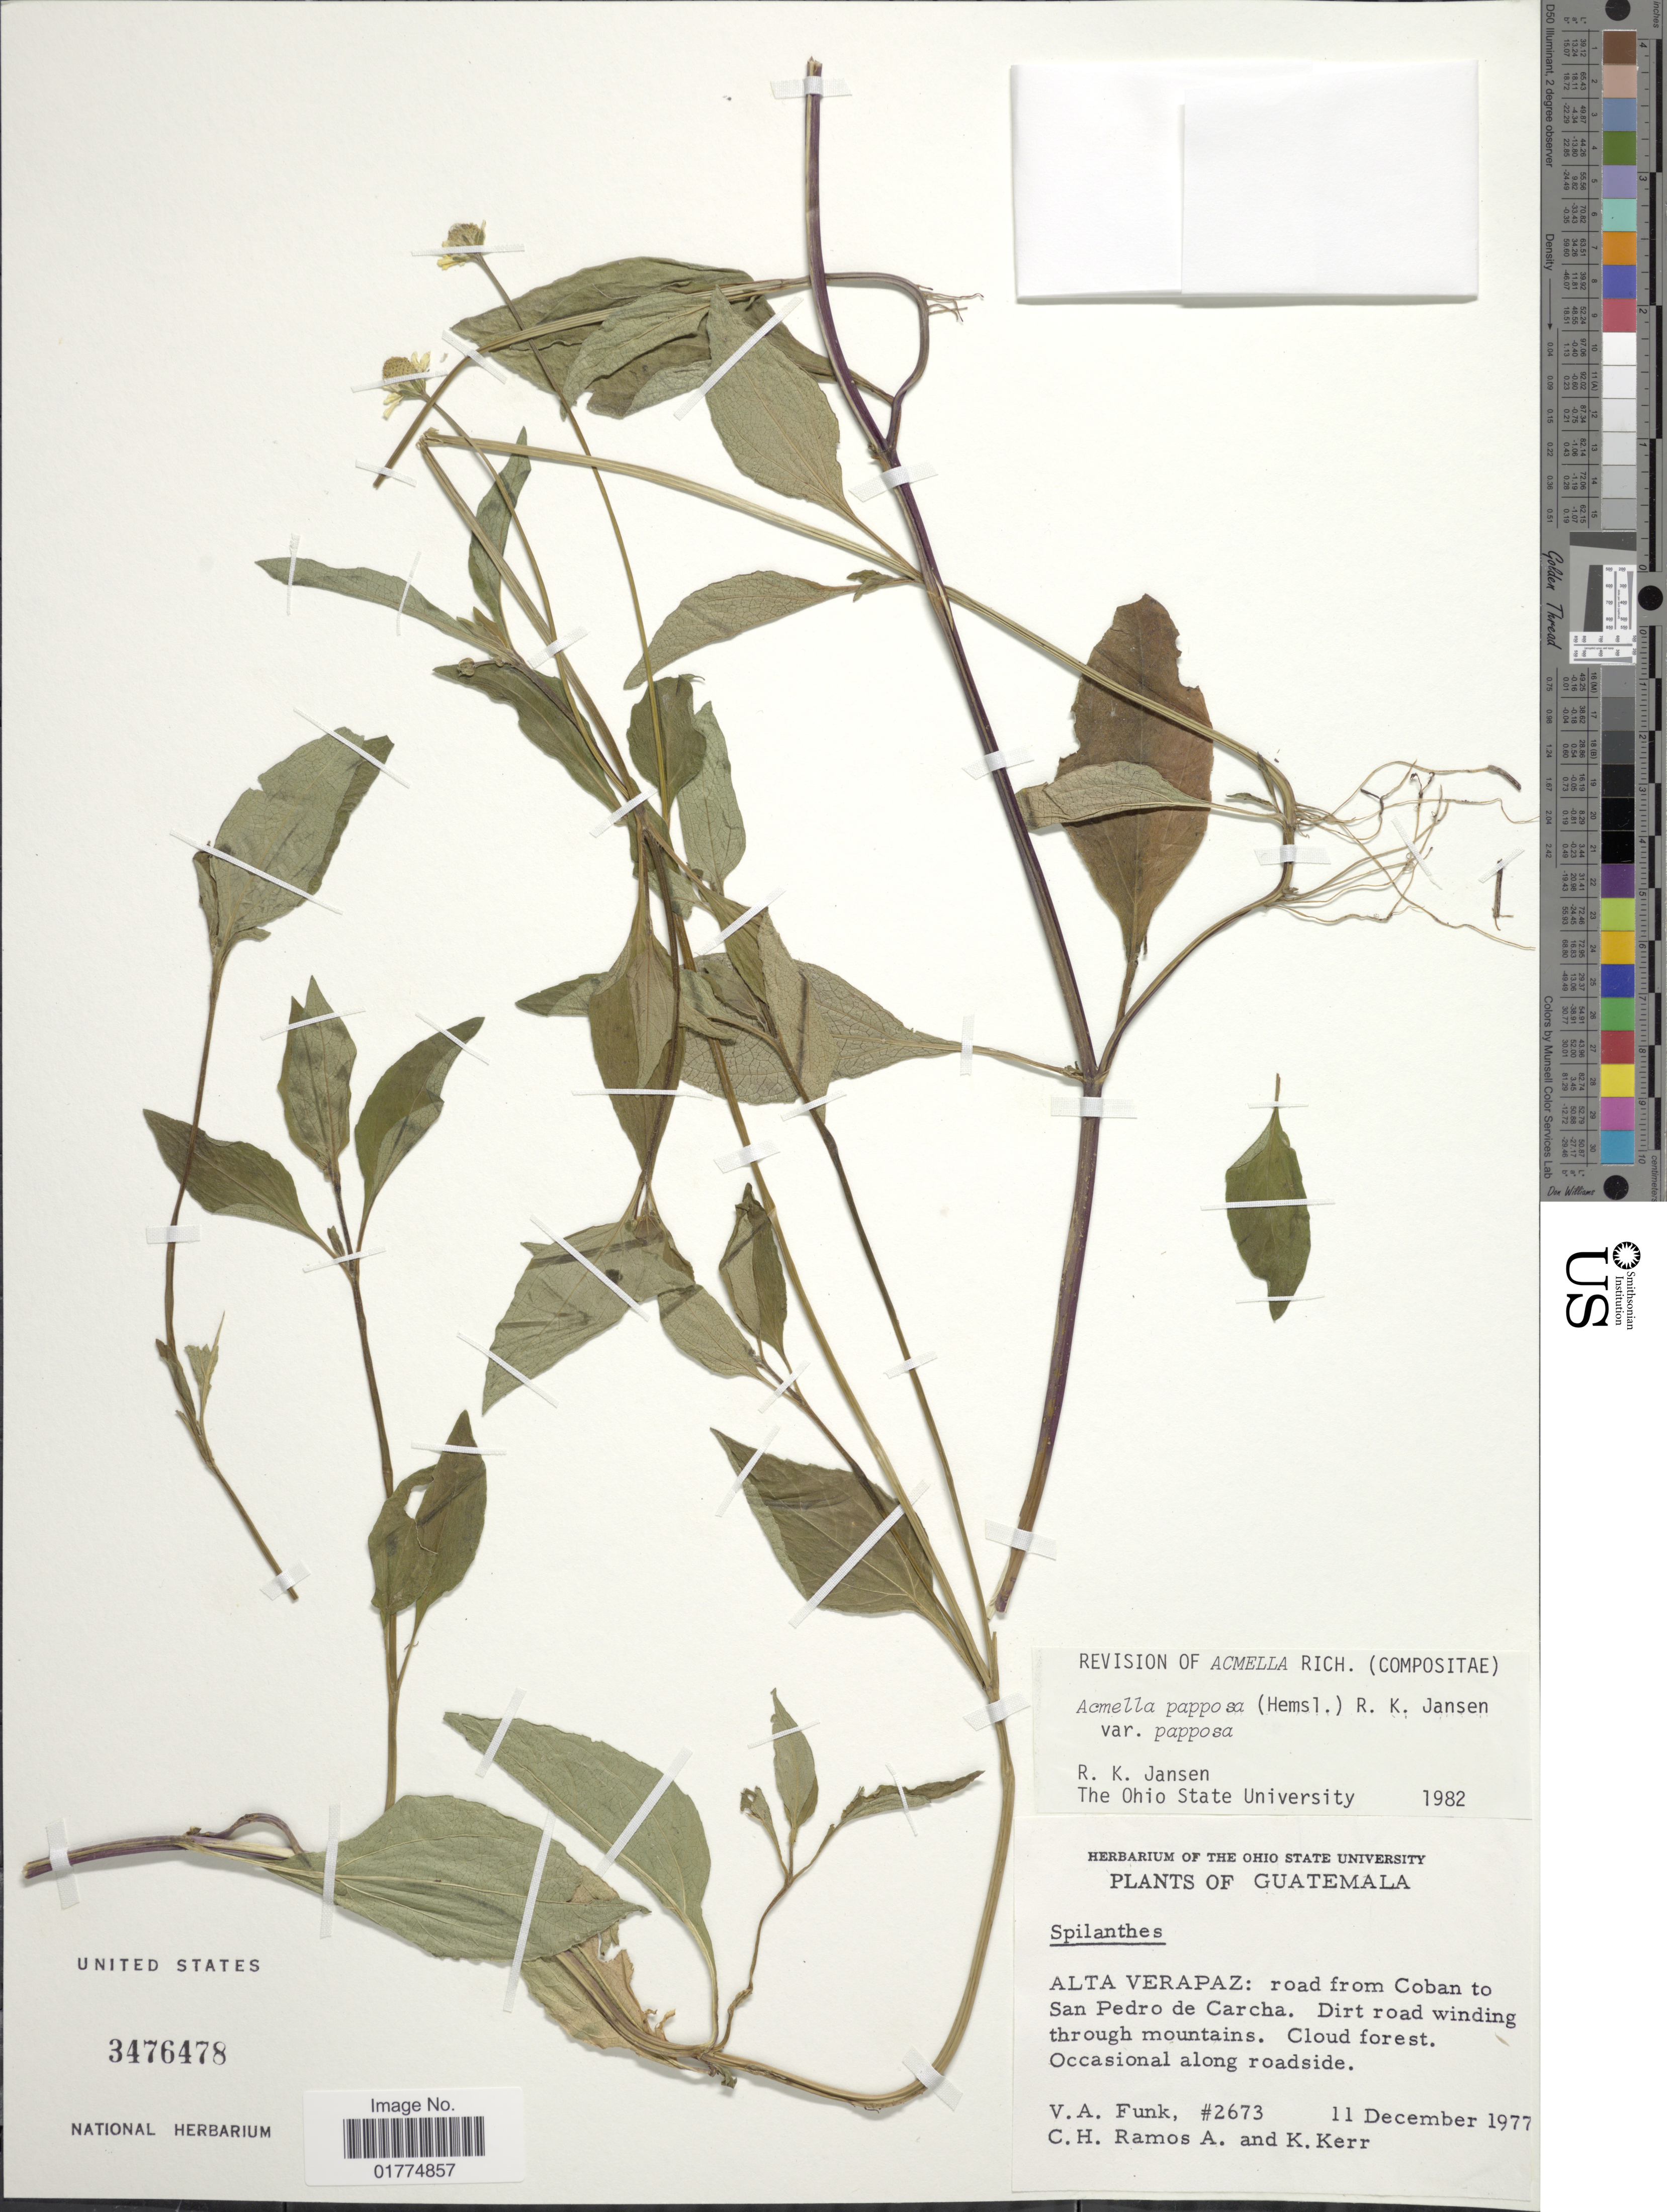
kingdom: Plantae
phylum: Tracheophyta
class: Magnoliopsida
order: Asterales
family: Asteraceae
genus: Acmella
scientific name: Acmella papposa var. papposa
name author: (Hemsl.) R.K. Jansen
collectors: V. Funk, C. H. Ramos & K. Kerr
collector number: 2673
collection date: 1977-12-11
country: Guatemala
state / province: Alta Verapaz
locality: Alta Verapaz: road from Coban to San Pedro de Carcha. Dirt road winding through mountains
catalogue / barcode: US 3476478